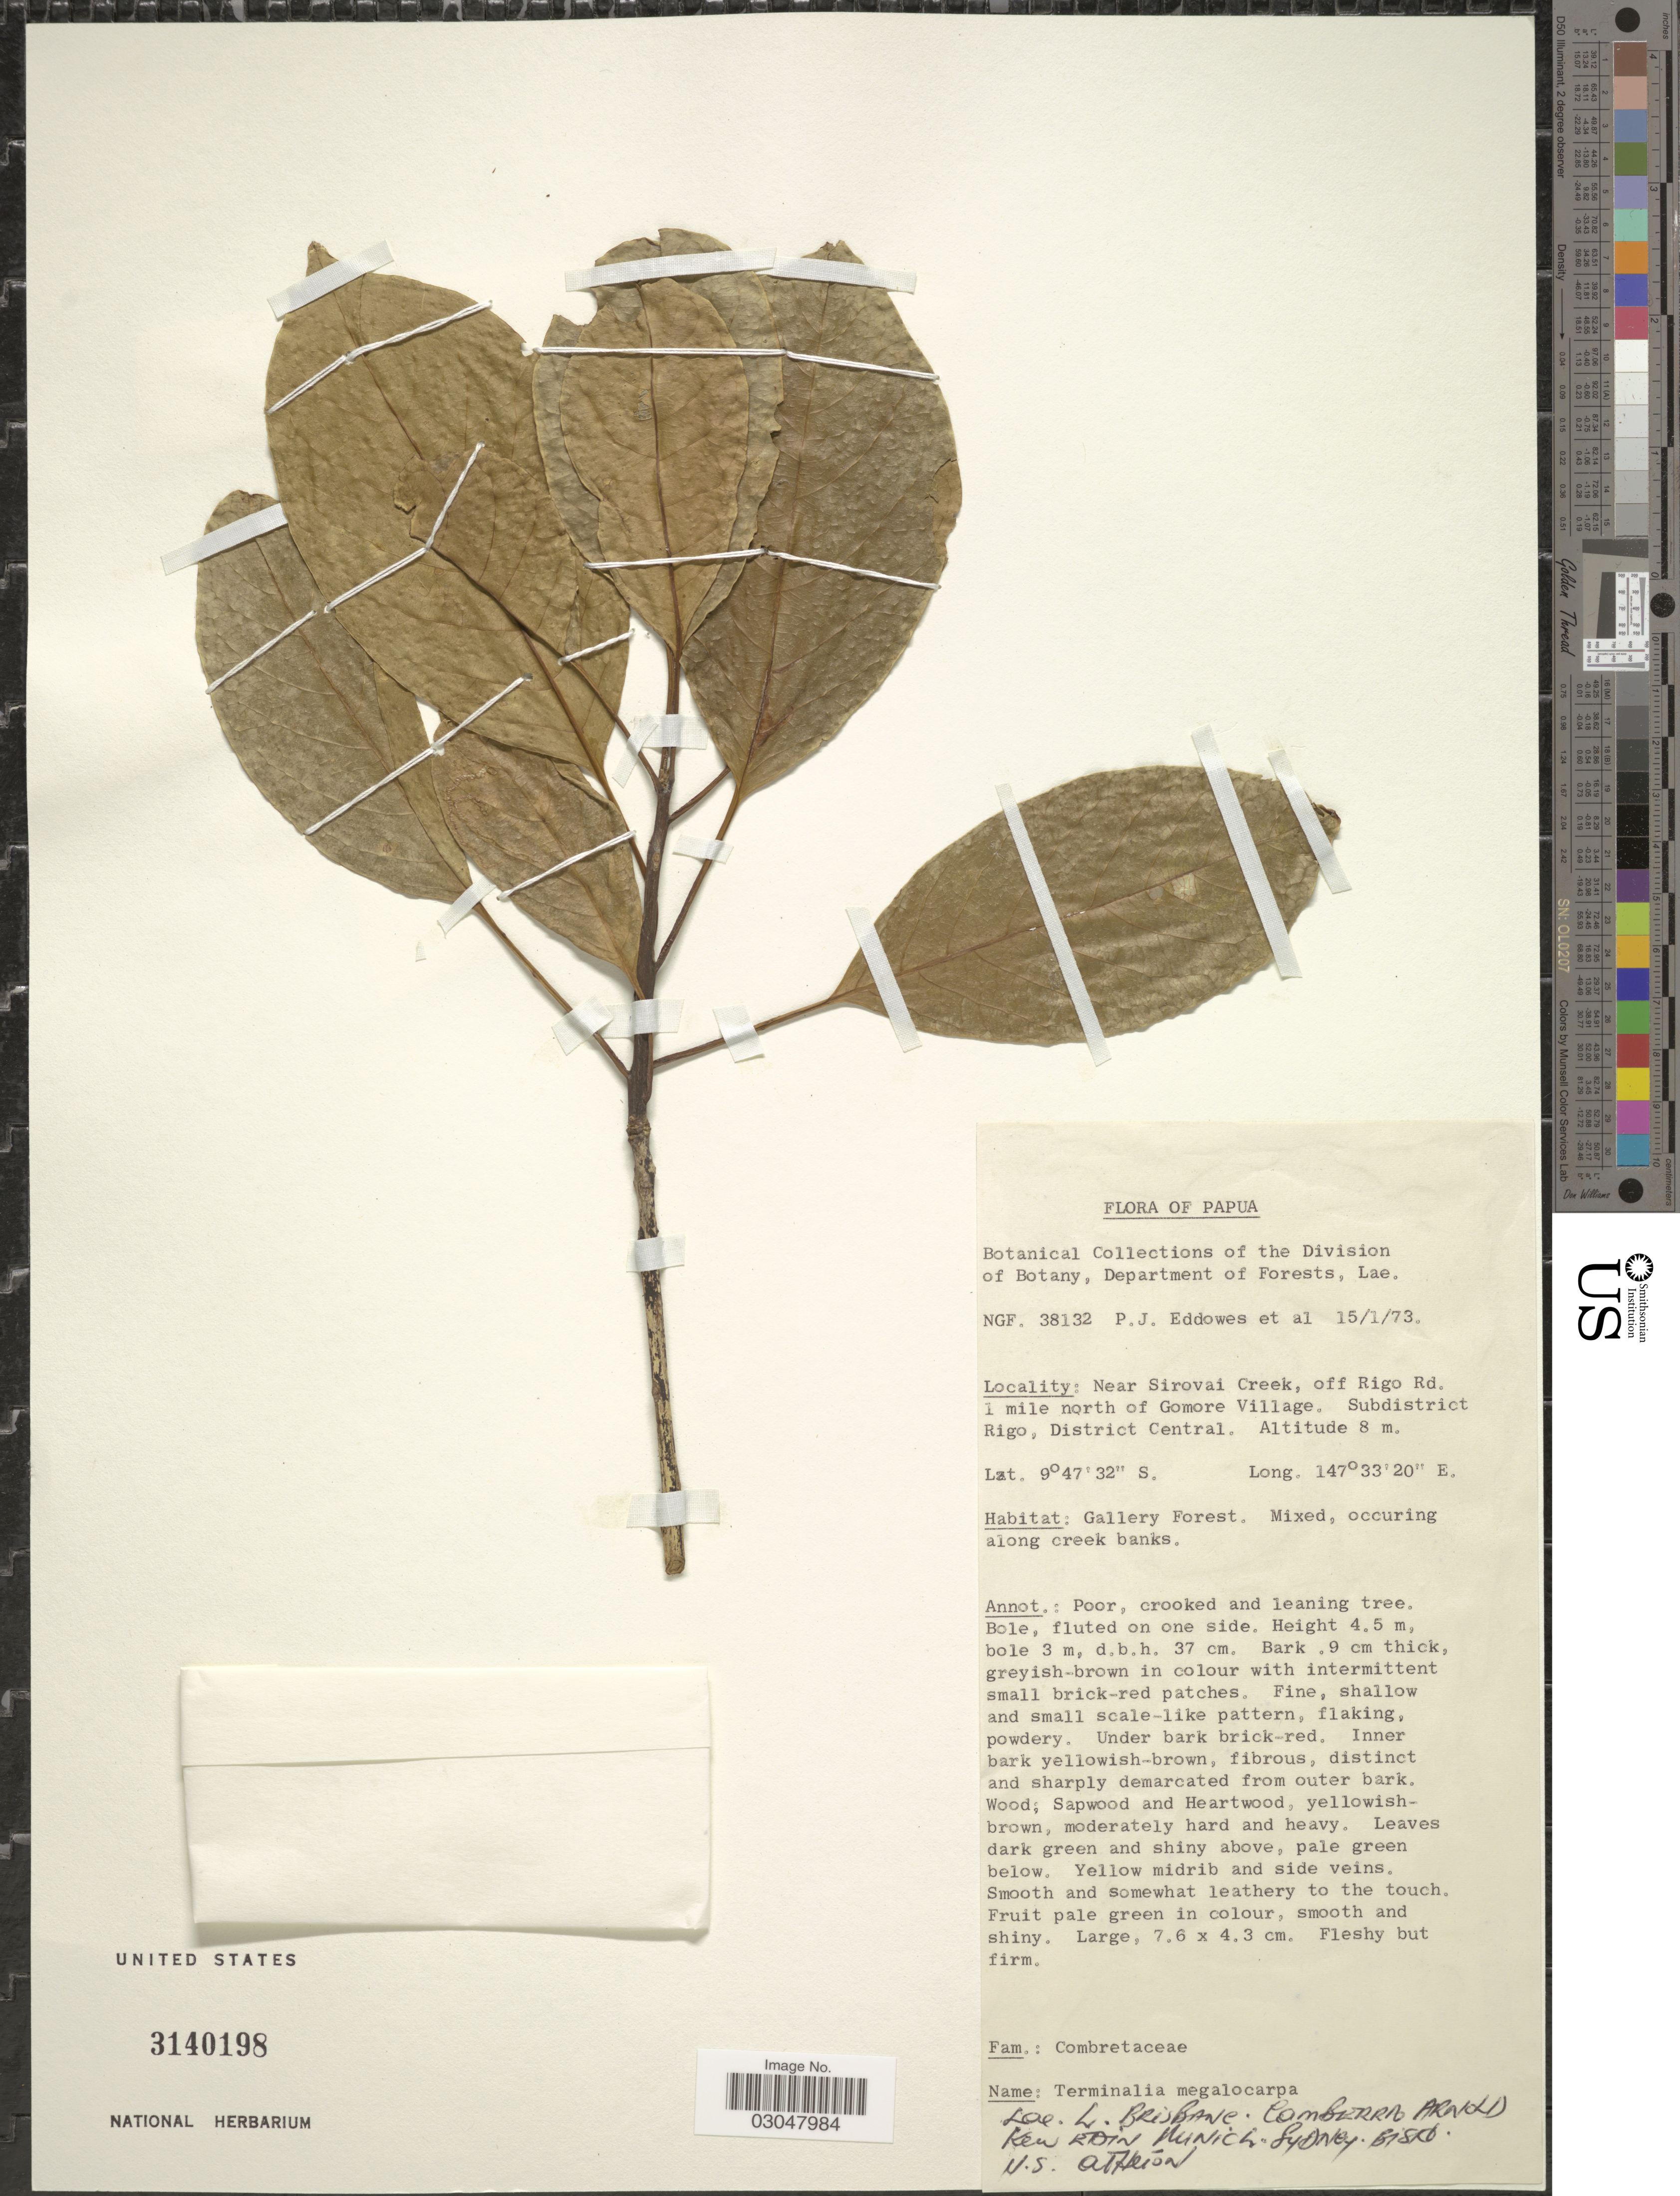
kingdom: Plantae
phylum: Tracheophyta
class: Magnoliopsida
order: Myrtales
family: Combretaceae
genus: Terminalia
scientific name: Terminalia megalocarpa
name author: Exell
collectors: P.J. Eddowes & et al.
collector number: NGF. 38132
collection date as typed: Transcribed d/m/y: 15/1/73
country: Papua New Guinea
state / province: Central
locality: Near Sirovai Creek, off Rigo Rd. 1 mile north of Gomore Village. Subdistrict Rigo, District Central.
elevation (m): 8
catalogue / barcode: US 3140198